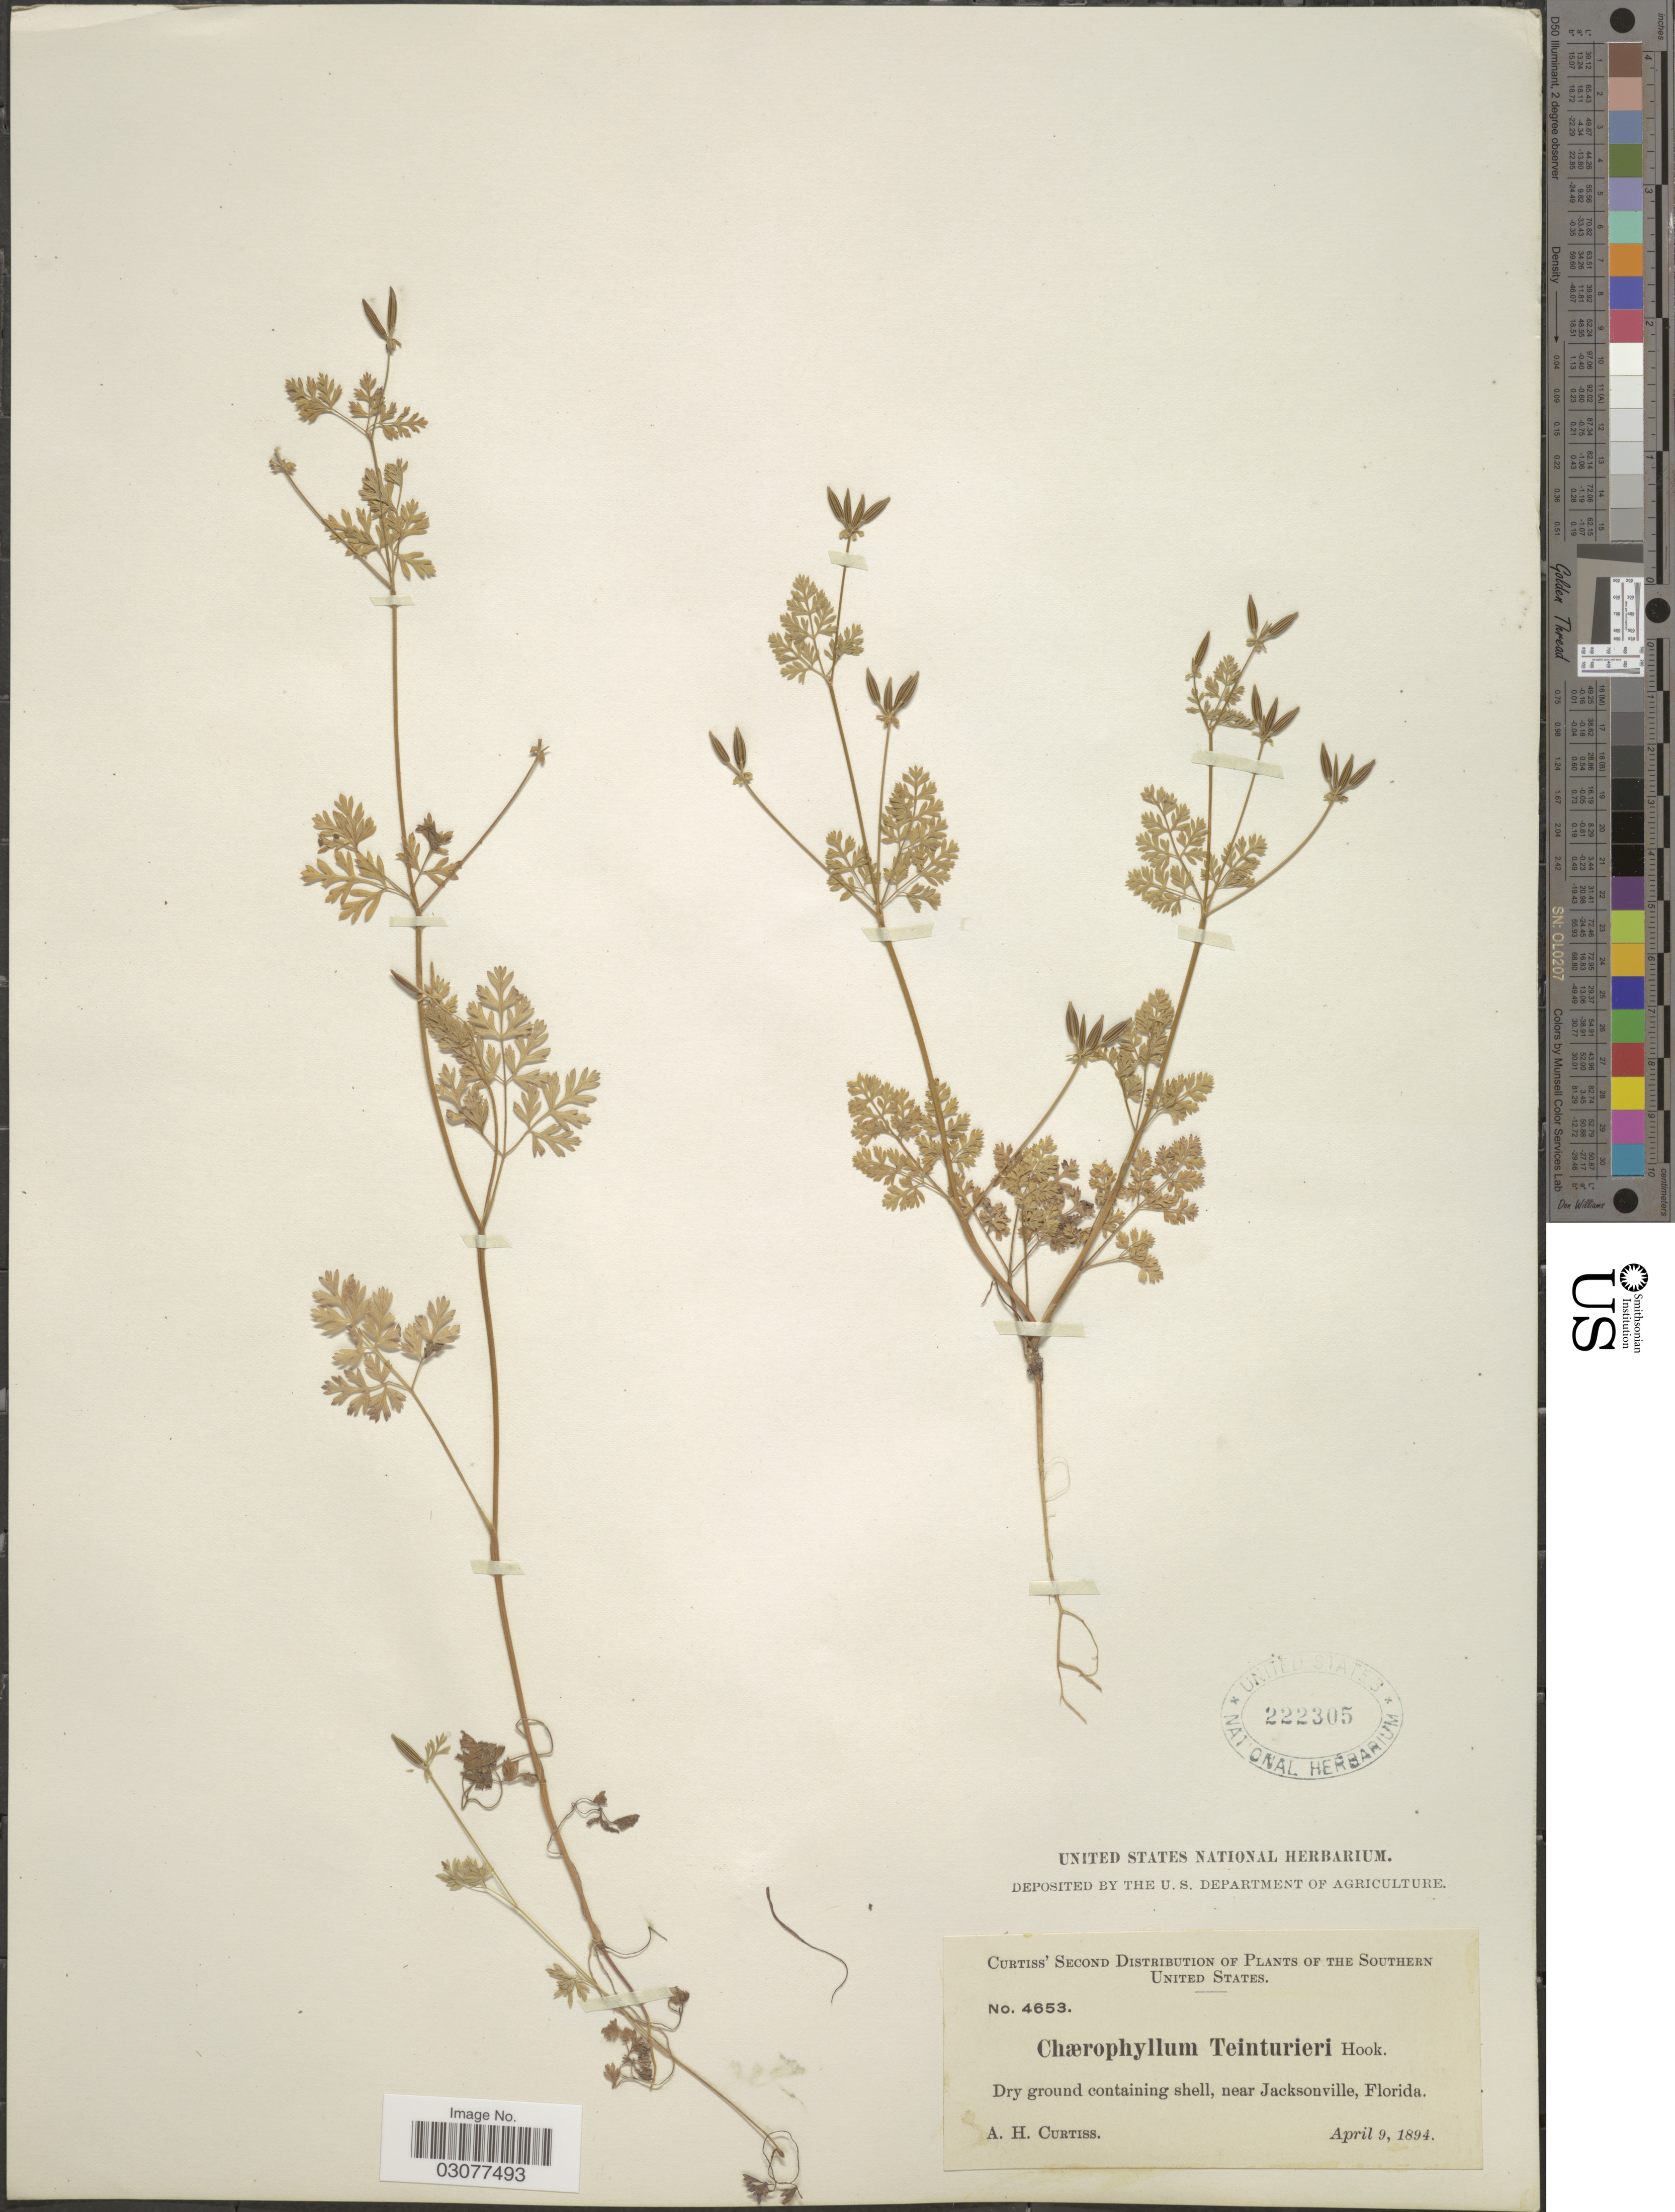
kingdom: Plantae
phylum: Tracheophyta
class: Magnoliopsida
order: Apiales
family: Apiaceae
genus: Chaerophyllum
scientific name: Chaerophyllum tainturieri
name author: Hook.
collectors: A. H. Curtiss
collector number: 4653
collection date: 1894-04-09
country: United States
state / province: Florida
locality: Southern United States. Dry ground containing shell, near Jacksonville.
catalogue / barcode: US 222305